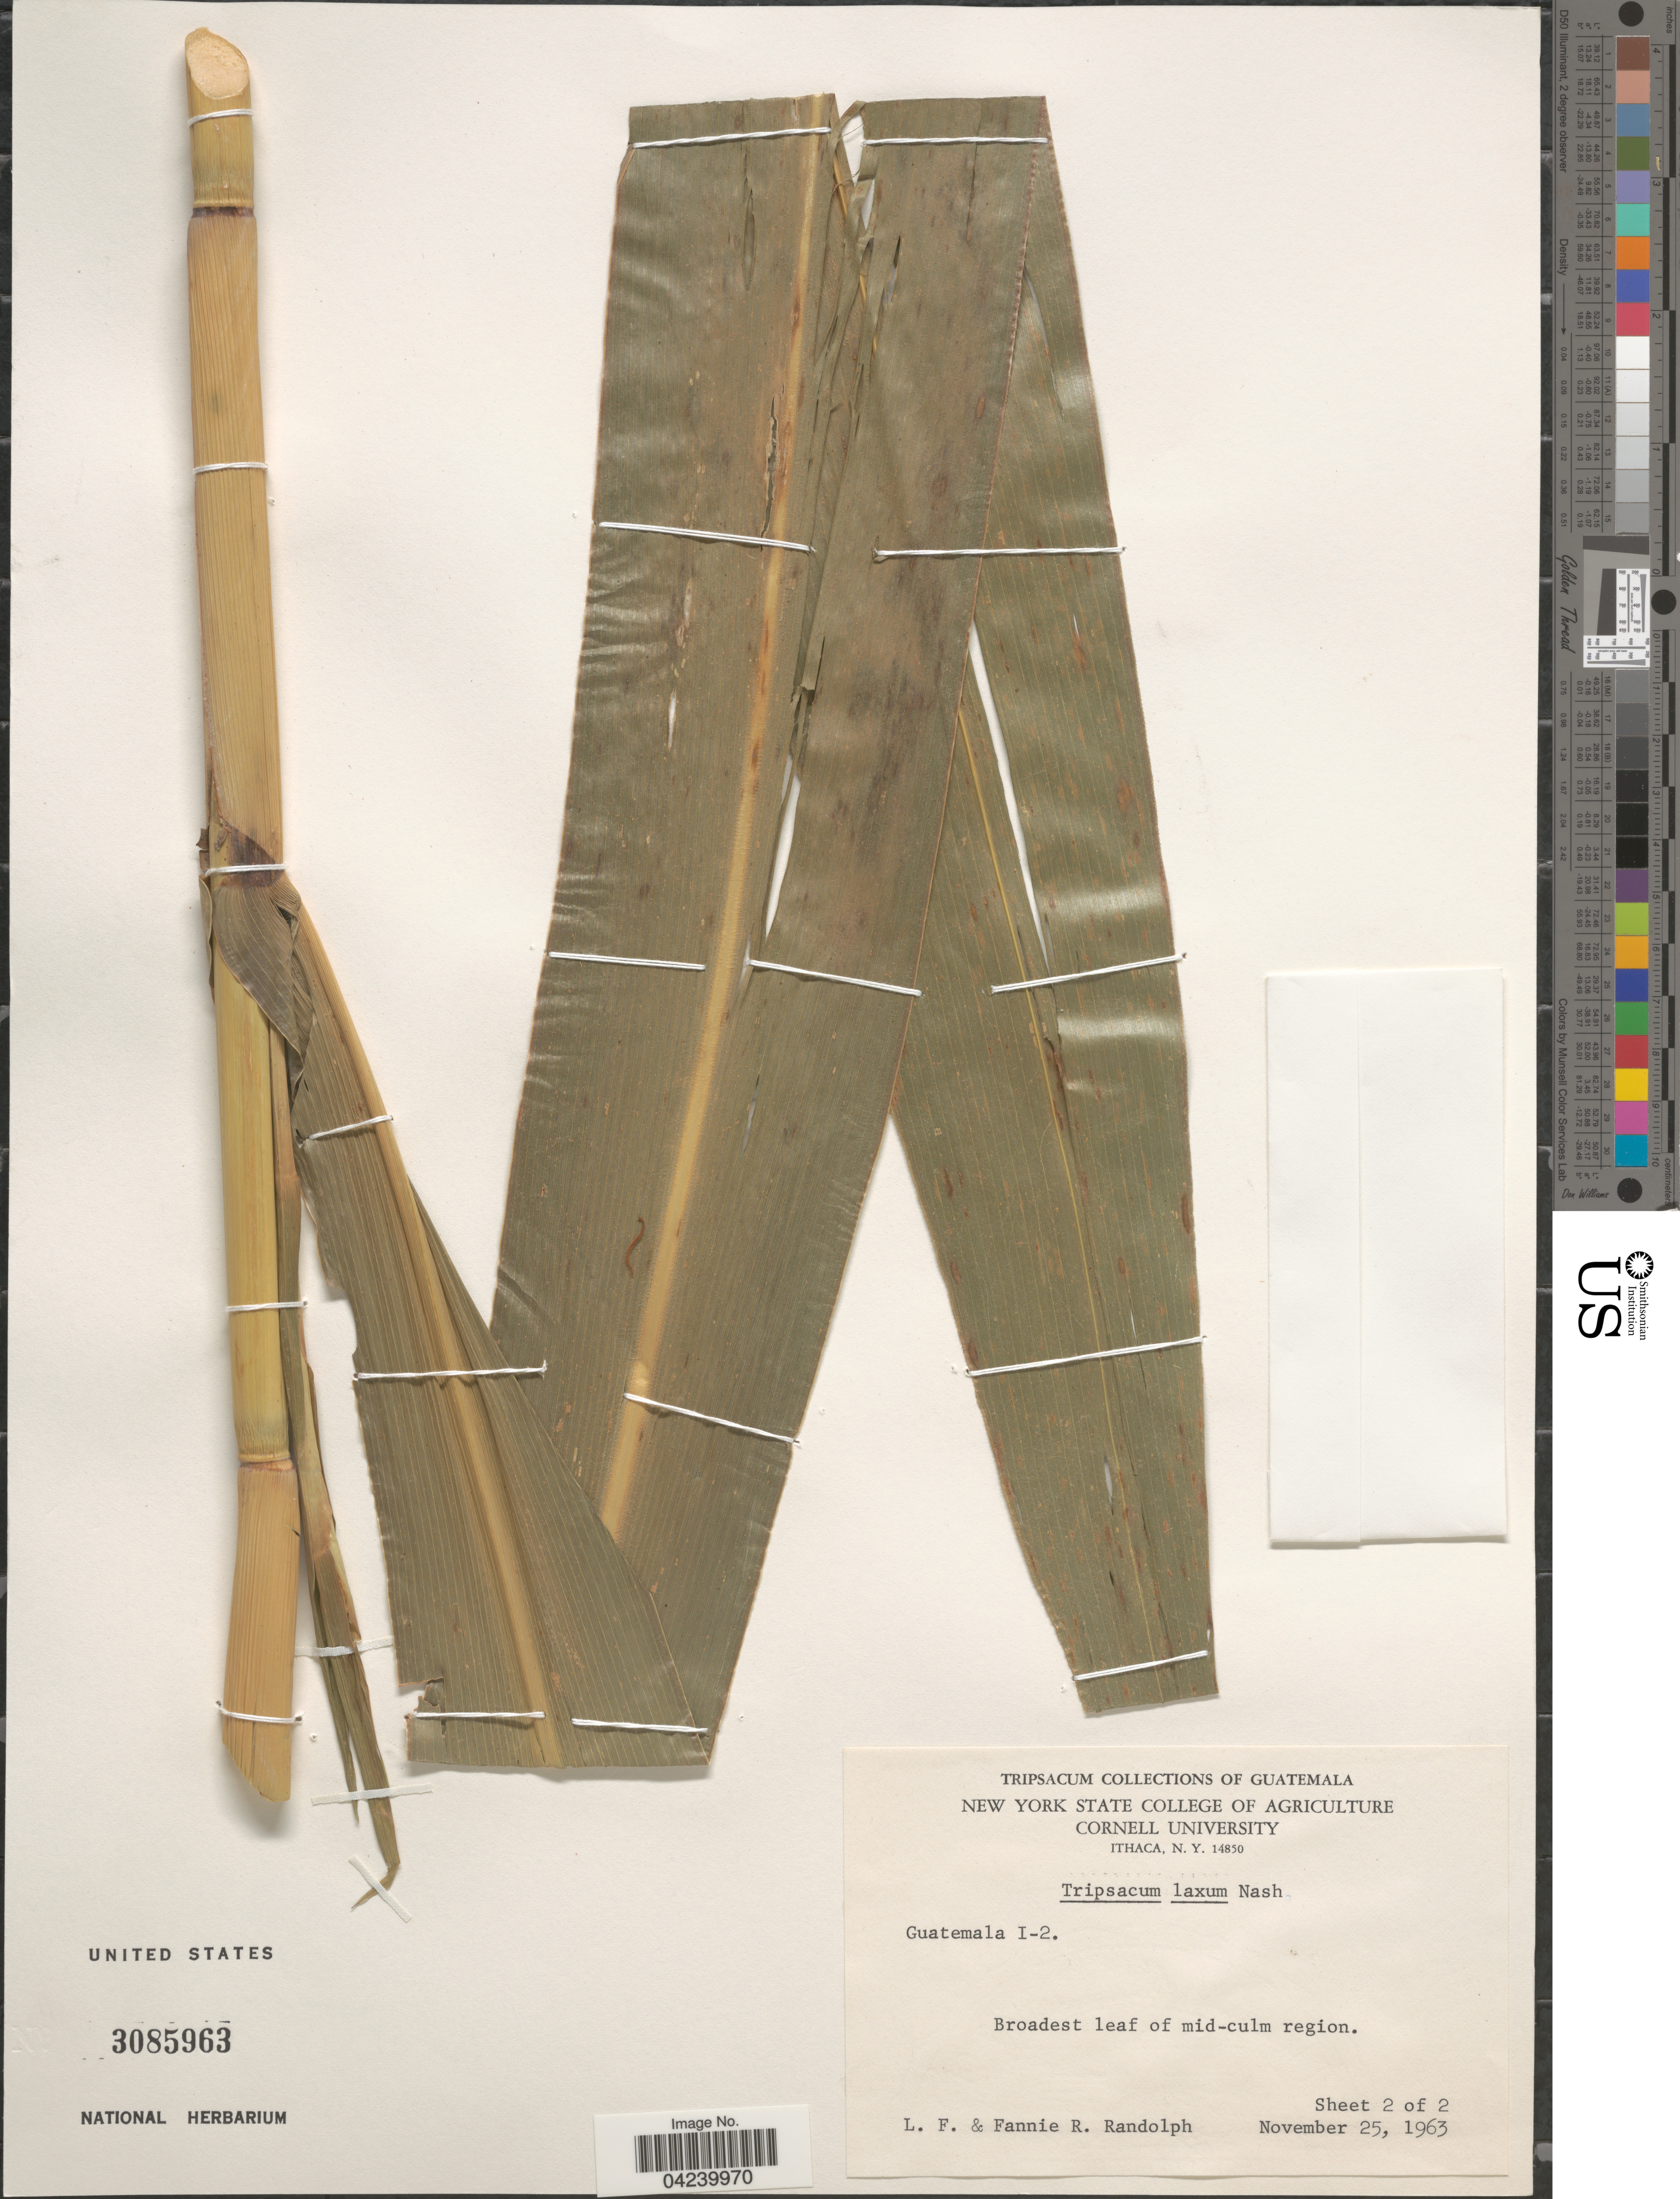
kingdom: Plantae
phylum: Tracheophyta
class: Liliopsida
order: Poales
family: Poaceae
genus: Tripsacum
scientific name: Tripsacum laxum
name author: Nash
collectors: L. F. Randolph & F. Randolph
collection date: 1963-11-25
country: Guatemala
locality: Guatemala I-2. Broadest leaf of mid-culm region.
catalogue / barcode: US 3085963